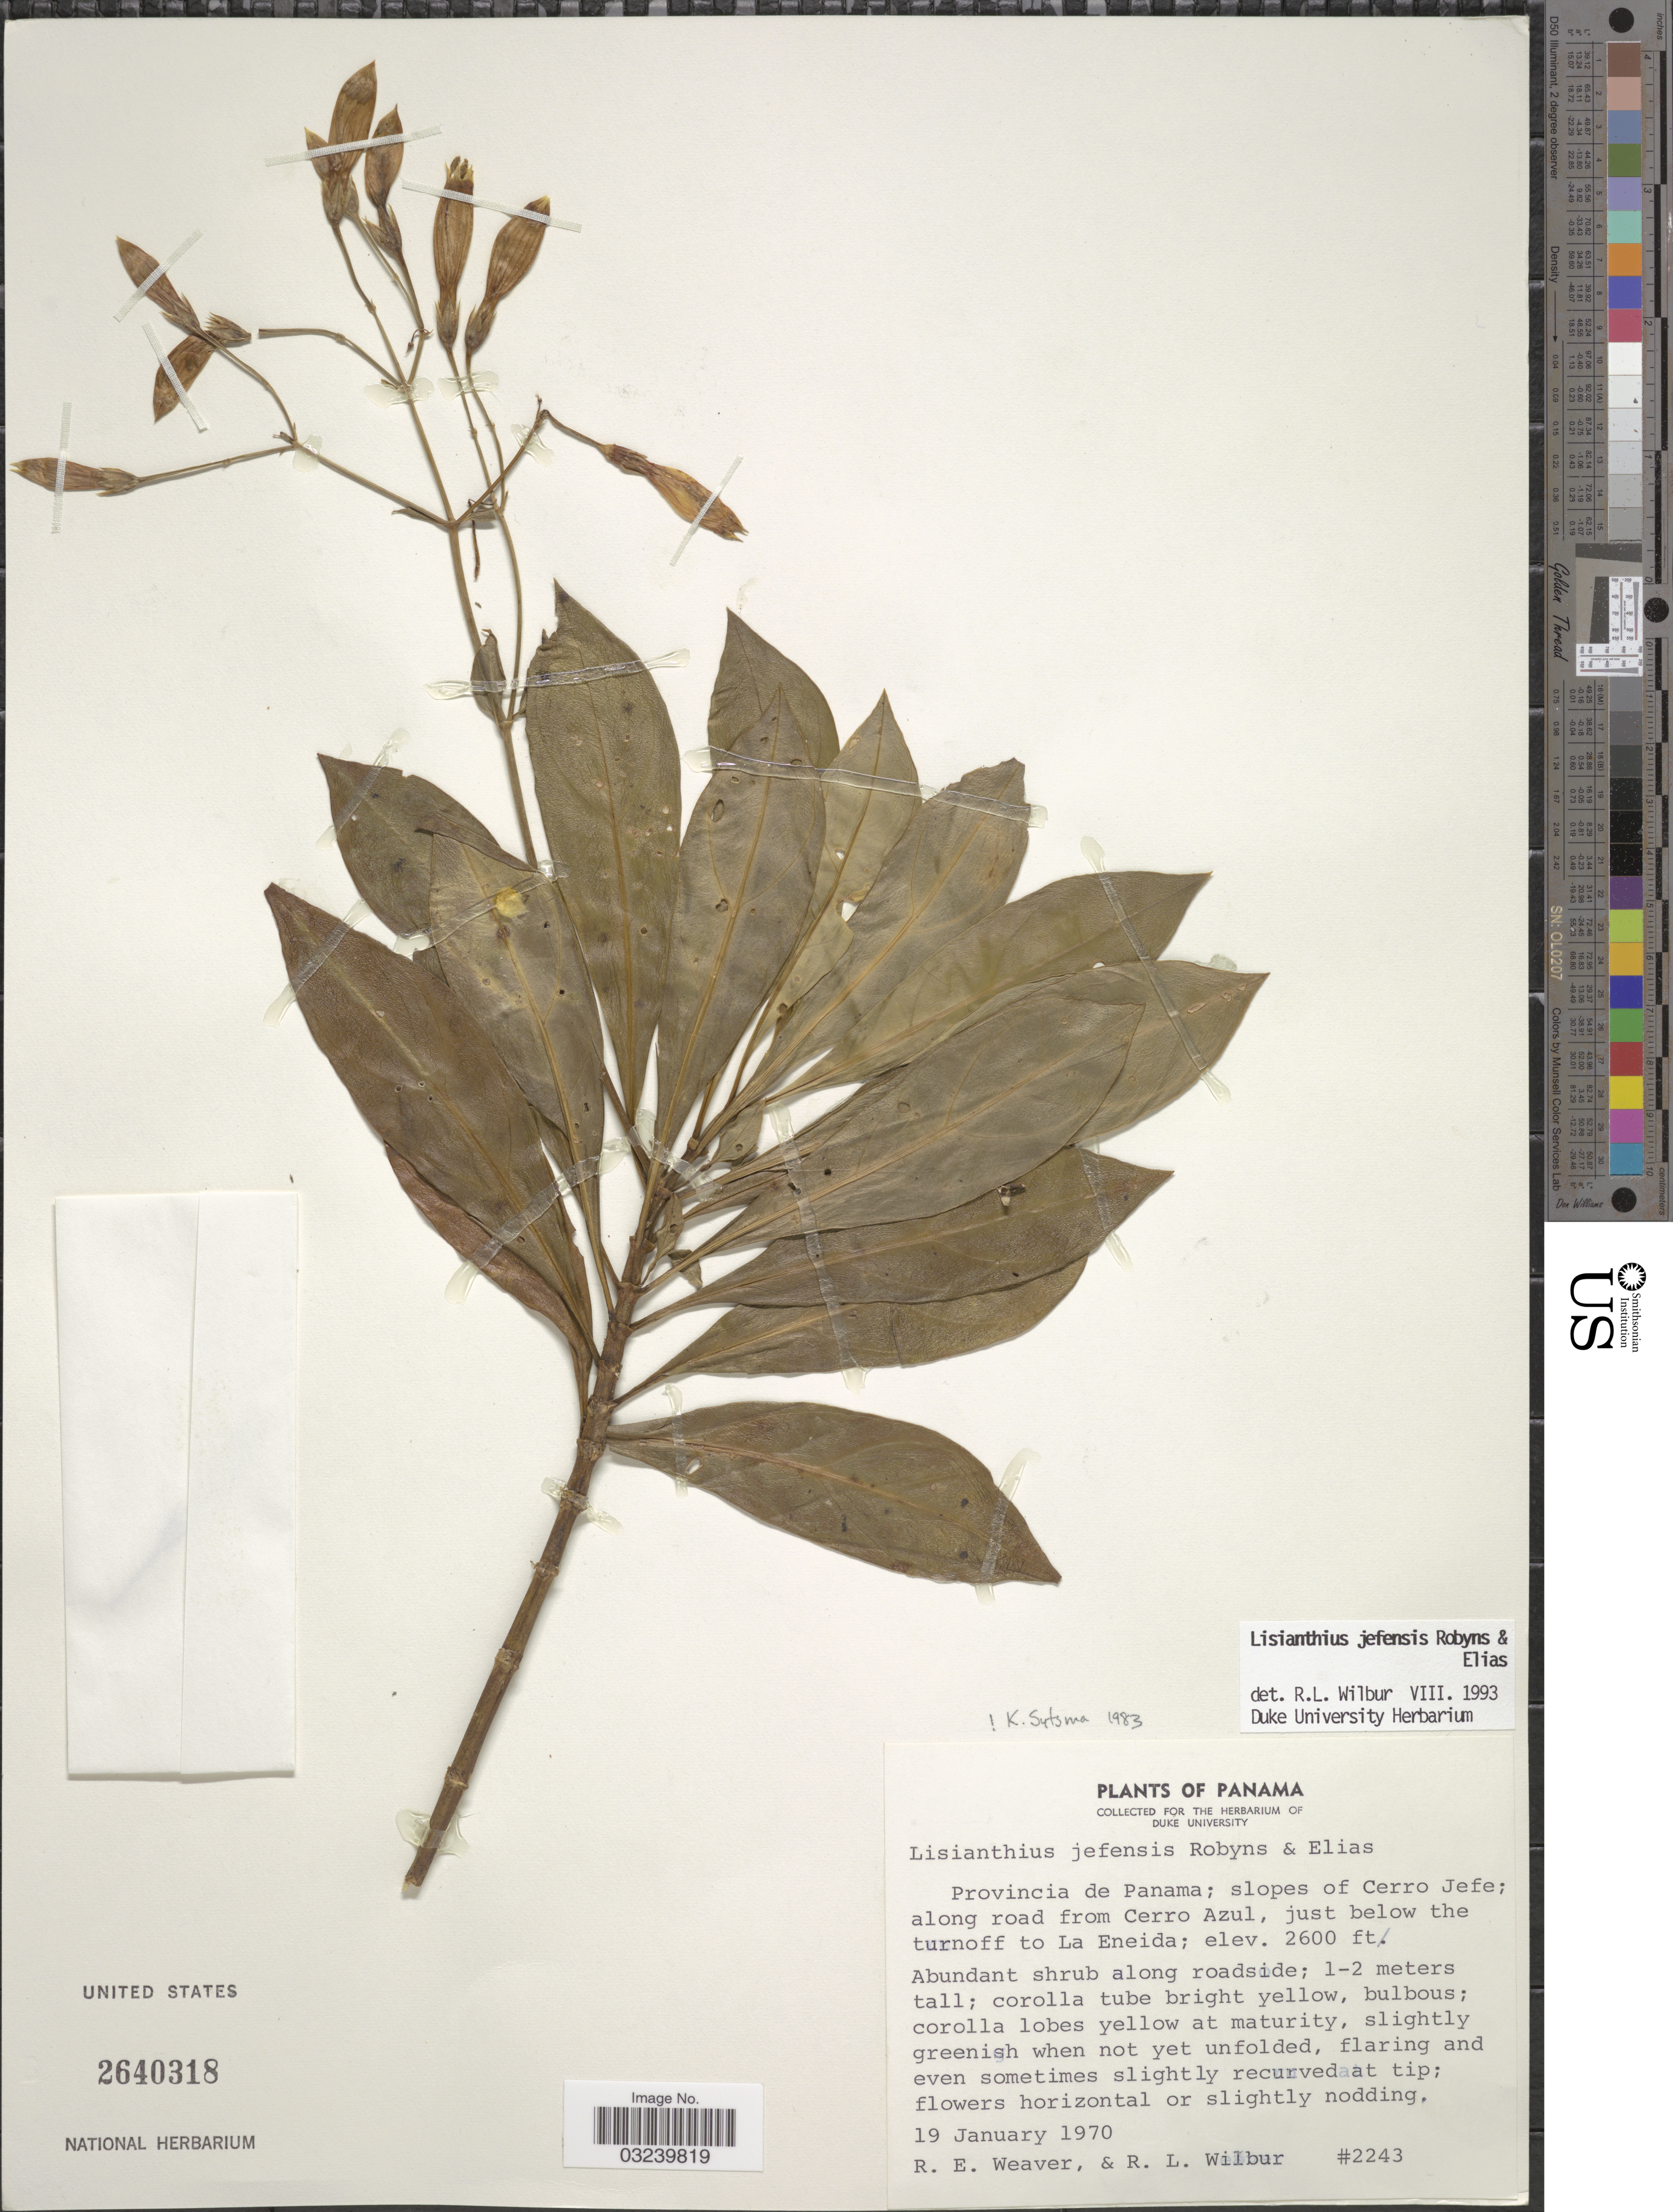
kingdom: Plantae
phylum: Tracheophyta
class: Magnoliopsida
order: Gentianales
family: Gentianaceae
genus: Lisianthius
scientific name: Lisianthius jefensis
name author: A. Robyns & T. S. Elias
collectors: R. E. Weaver & R. L. Wilbur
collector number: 2243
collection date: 1970-01-19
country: Panama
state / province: Panamá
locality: Slopes of Cerro Jefe; along road from Cerro Azul, just below the turnoff to La Eneida.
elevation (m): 792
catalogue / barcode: US 2640318